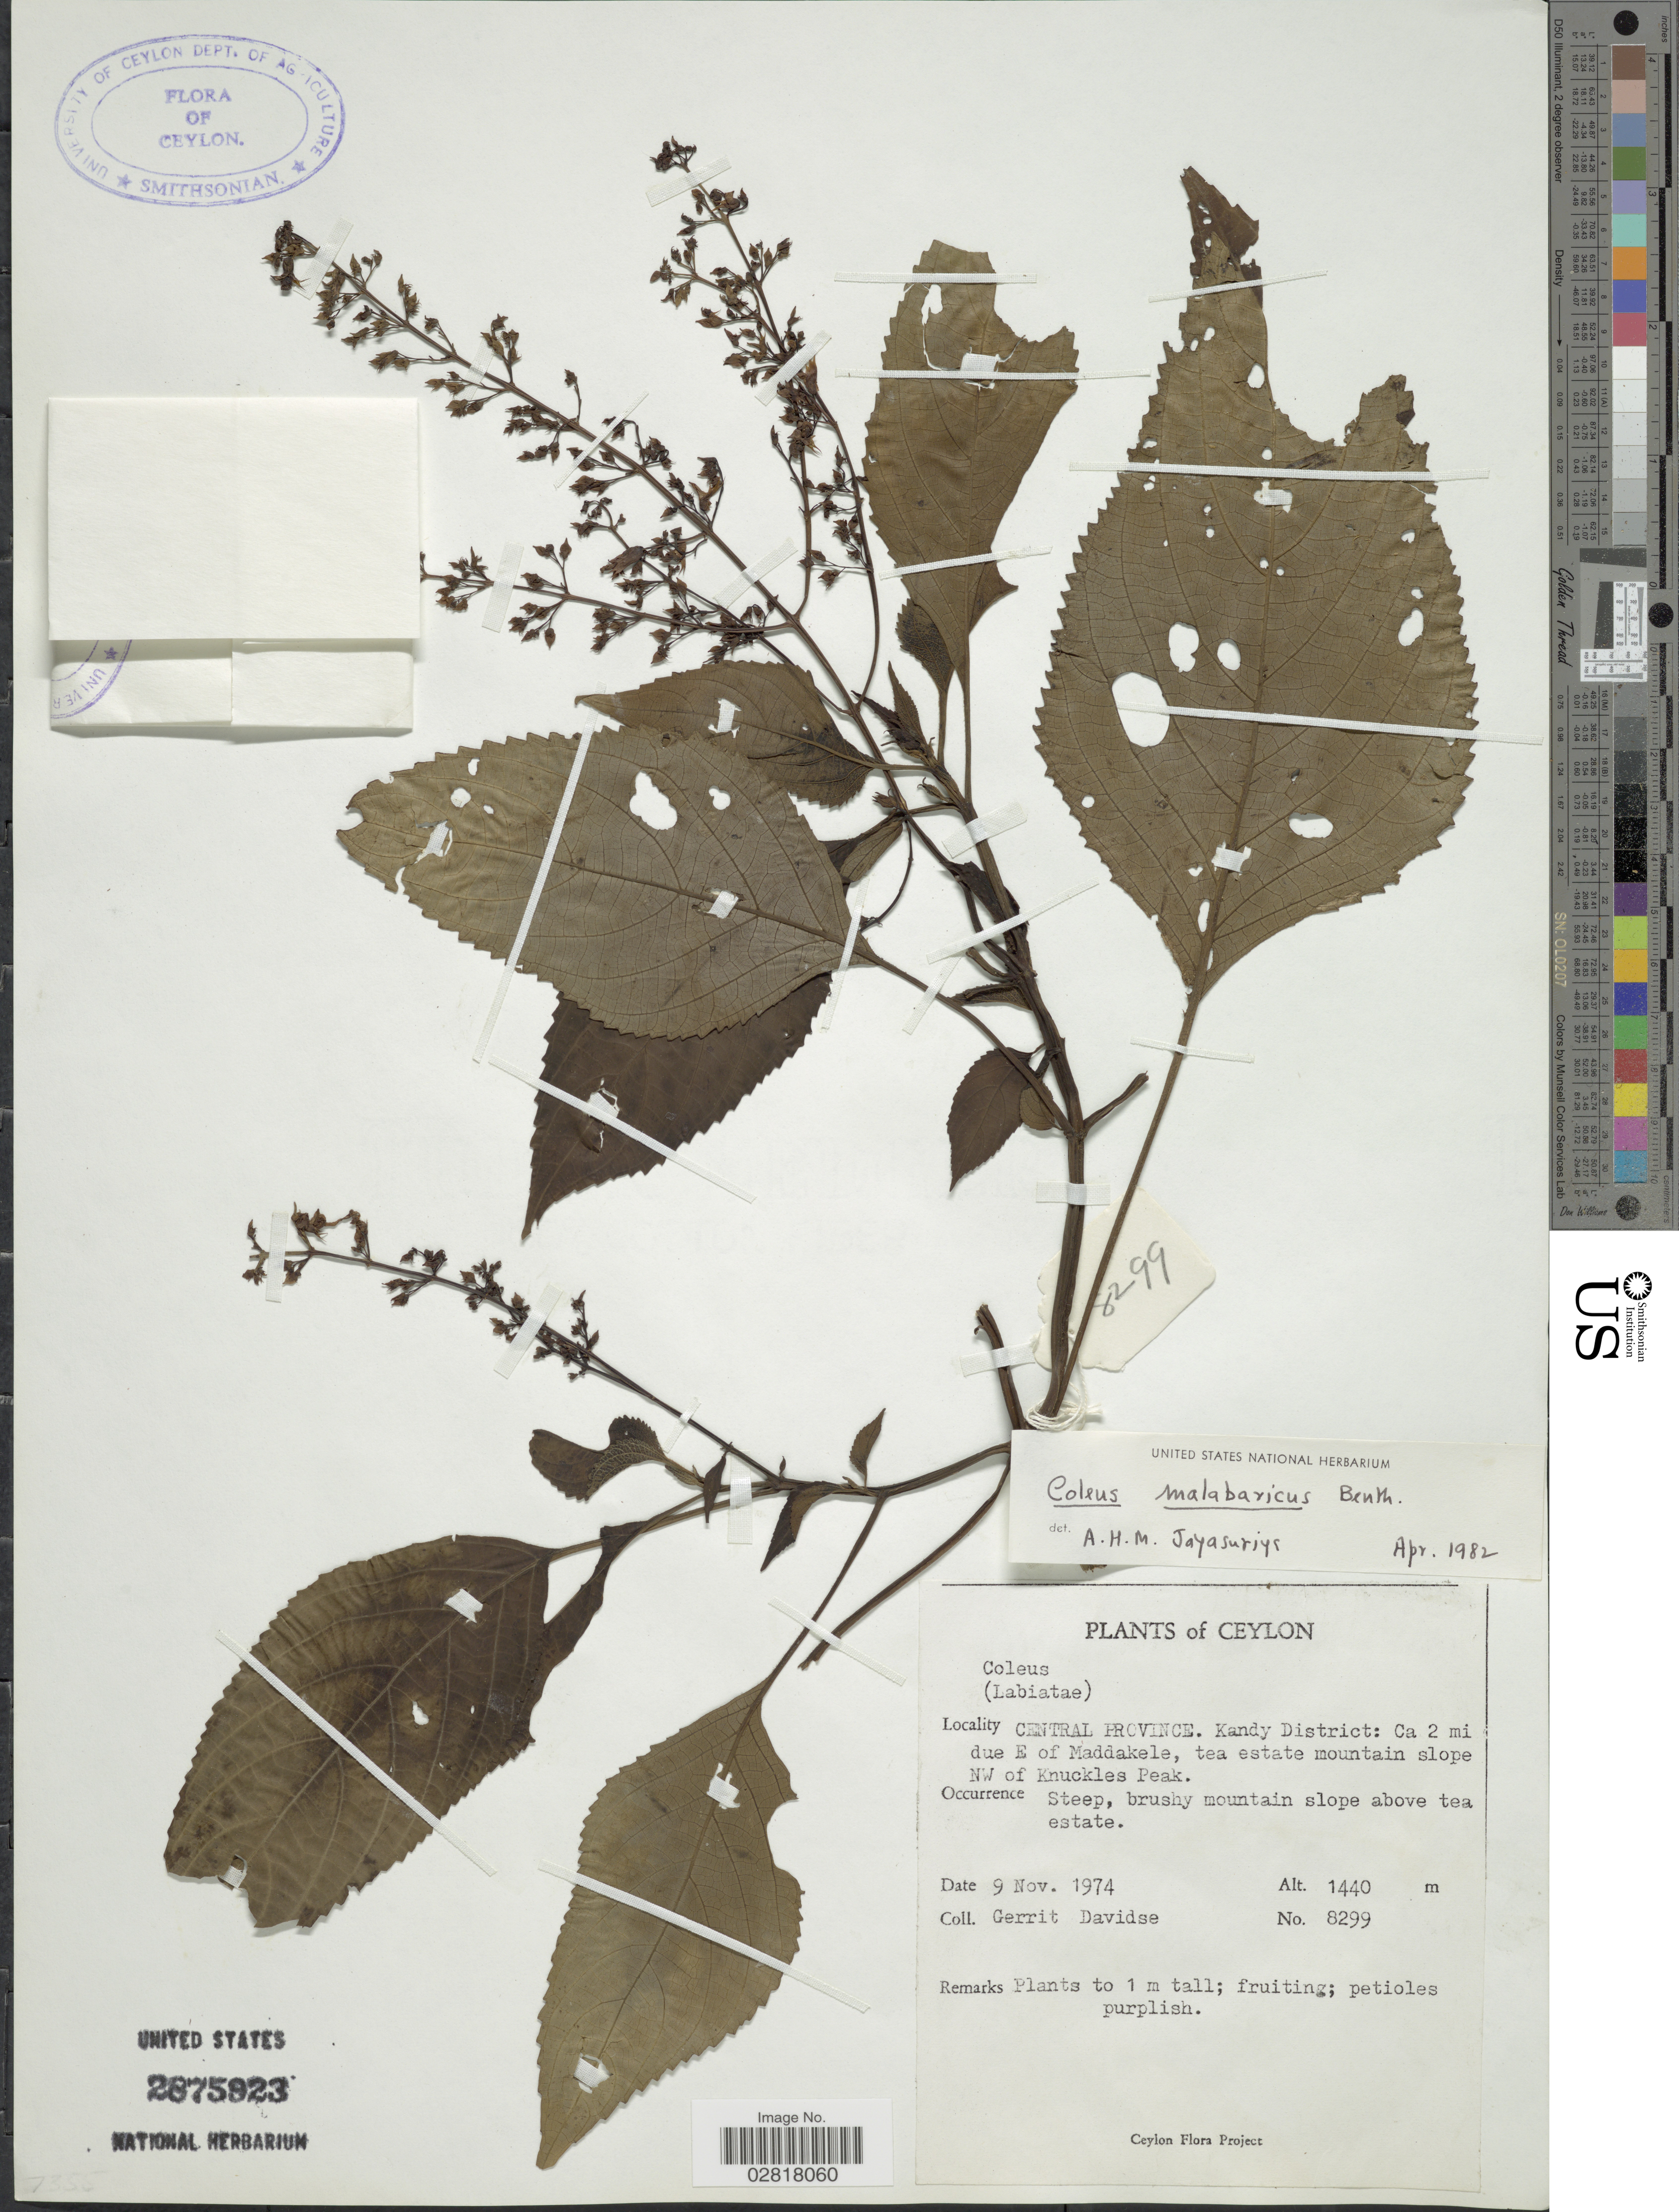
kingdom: Plantae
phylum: Tracheophyta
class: Magnoliopsida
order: Lamiales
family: Lamiaceae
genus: Plectranthus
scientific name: Plectranthus malabaricus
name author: (Benth.) R.H. Willemse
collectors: G. Davidse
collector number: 8299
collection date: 1974-11-09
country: Sri Lanka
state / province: Central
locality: Ceylon, Kandy District: Ca 2 mi due E of Maddakele, tea estate mountain slope NW of Knuckles Peak, mountain slope above tea estate.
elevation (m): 1440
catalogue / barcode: US 2875923